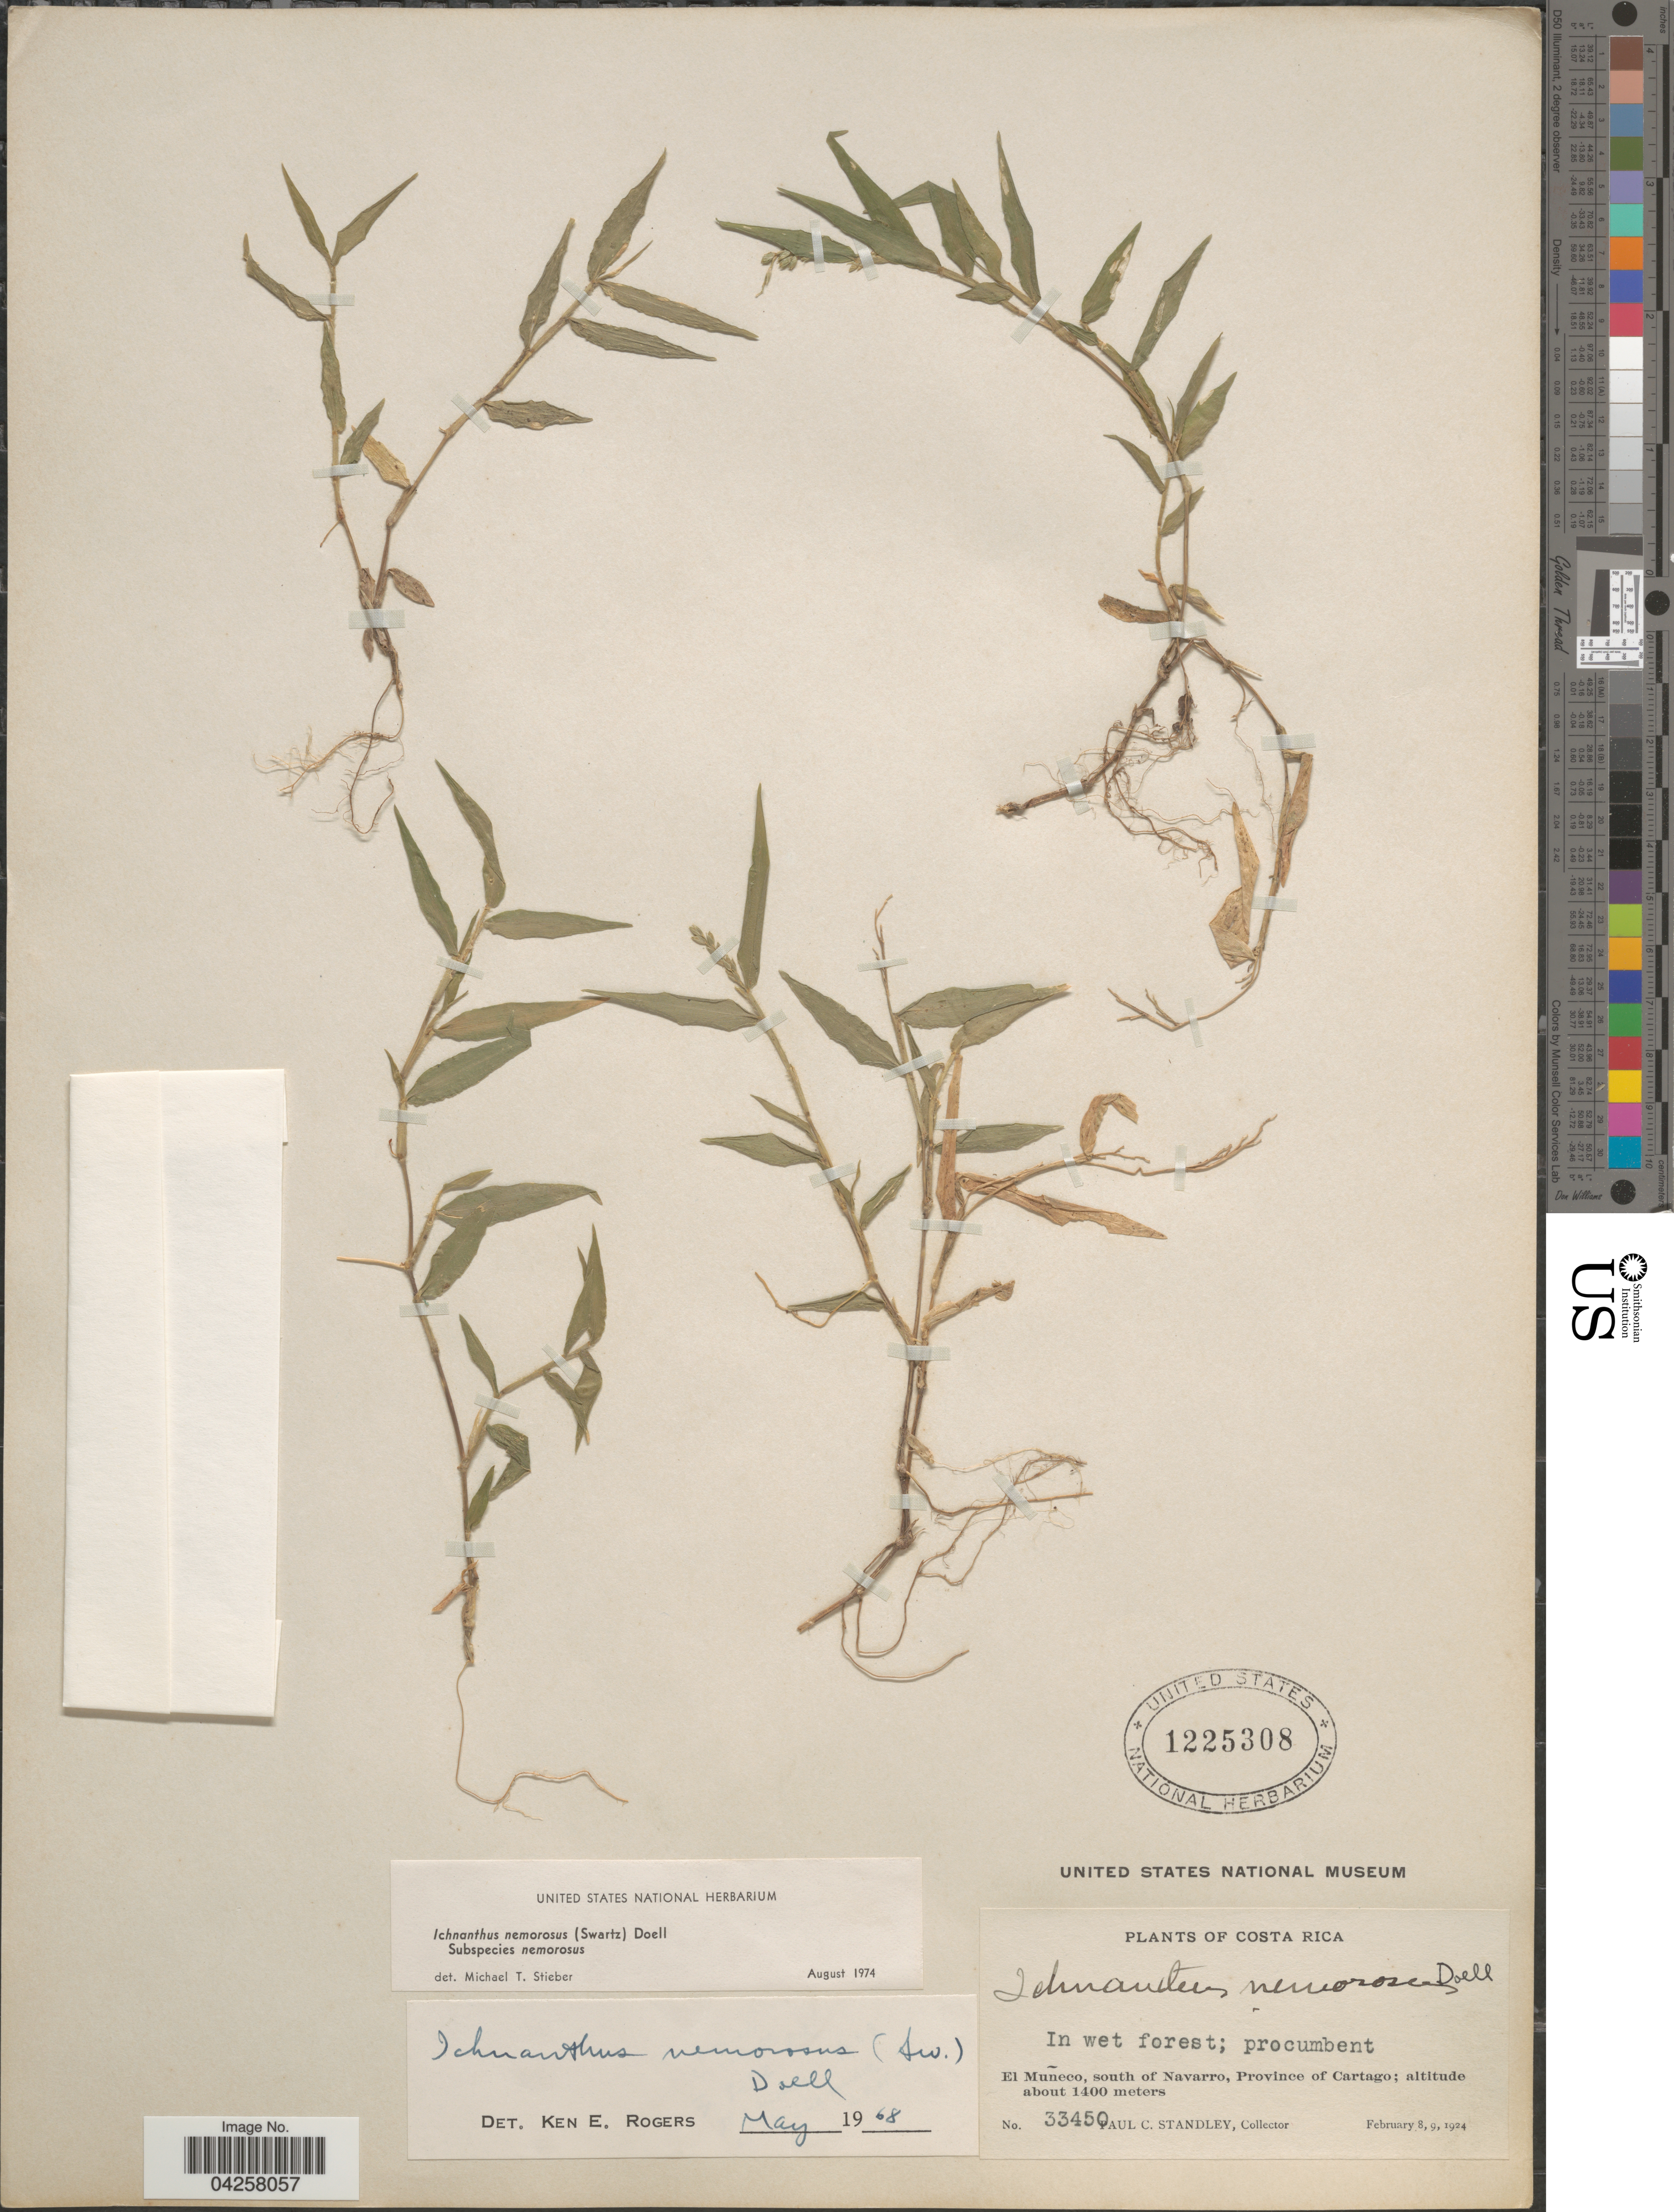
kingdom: Plantae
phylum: Tracheophyta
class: Liliopsida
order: Poales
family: Poaceae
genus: Ichnanthus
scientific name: Ichnanthus nemorosus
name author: (Sw.) Döll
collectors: P. C. Standley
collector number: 33450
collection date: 1924-02-08/1924-02-09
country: Costa Rica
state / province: Cartago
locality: El Muñeco, south of Navarro.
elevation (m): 1400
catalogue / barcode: US 1225308